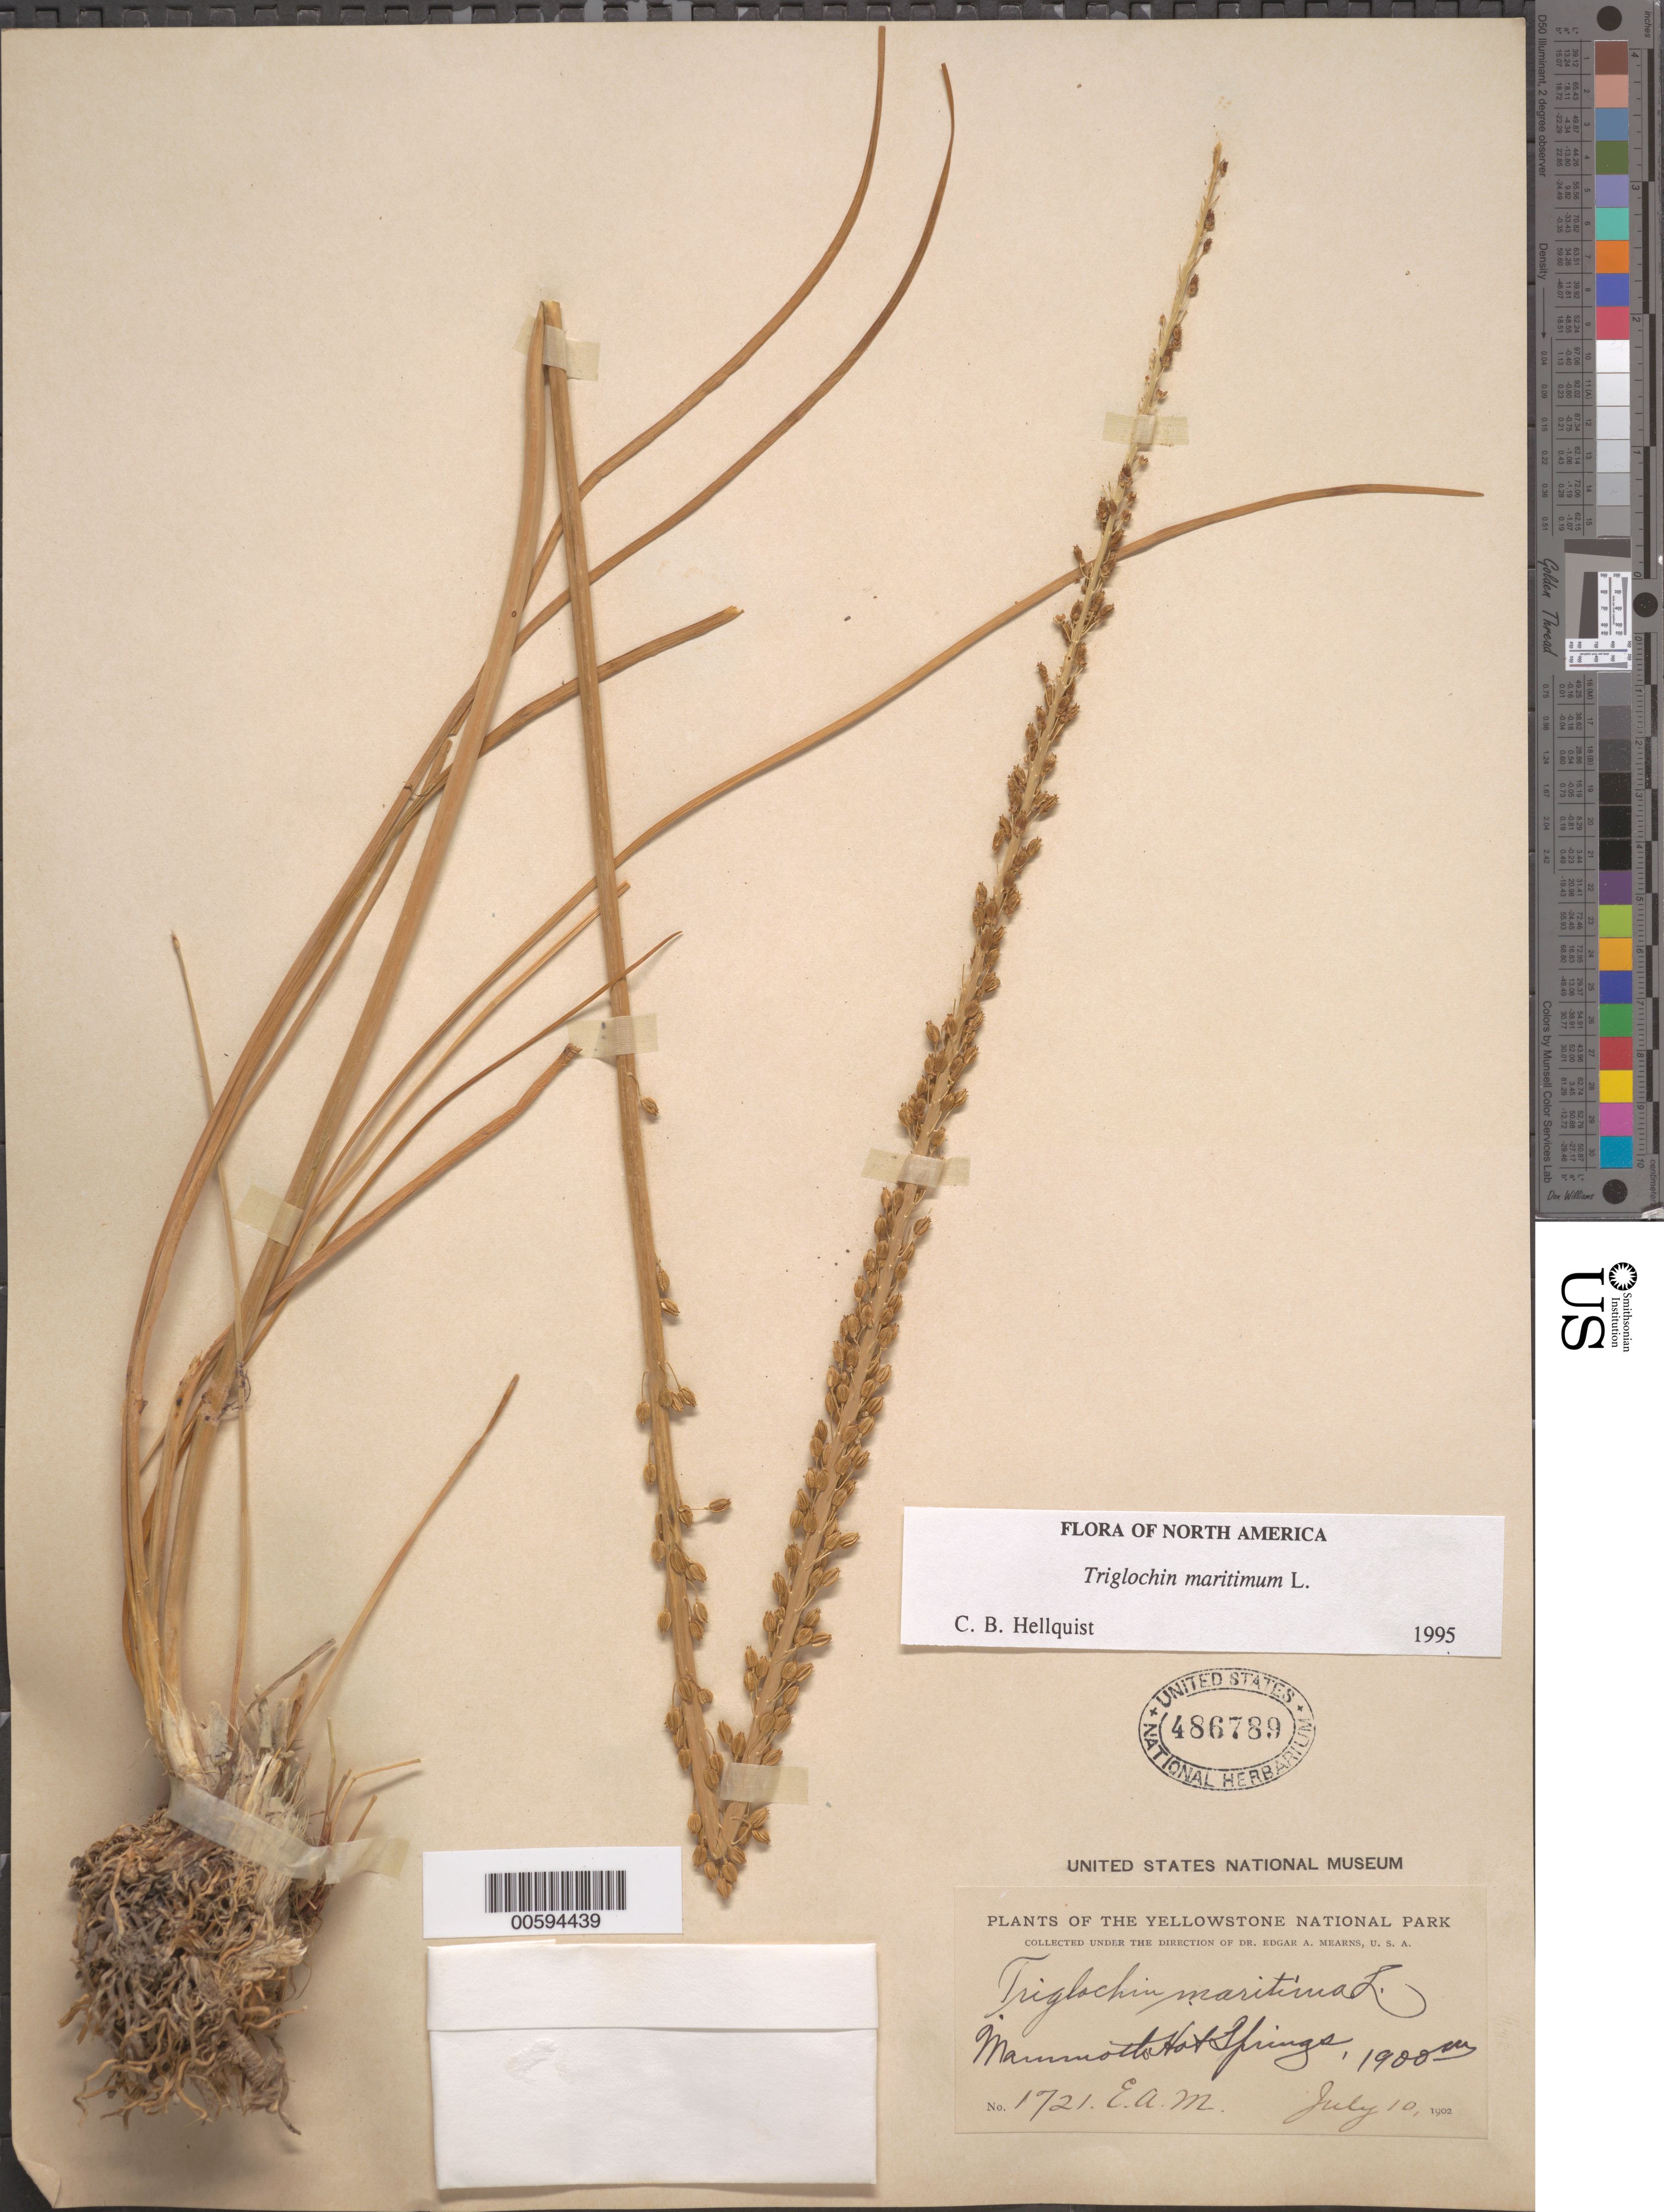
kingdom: Plantae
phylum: Tracheophyta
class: Liliopsida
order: Alismatales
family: Juncaginaceae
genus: Triglochin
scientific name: Triglochin maritima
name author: L.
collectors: E. A. Mearns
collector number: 1721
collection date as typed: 10 Jul 1902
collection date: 1902-07-10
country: United States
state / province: Wyoming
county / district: Park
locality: Mammoth Hot Springs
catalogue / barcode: US 486789